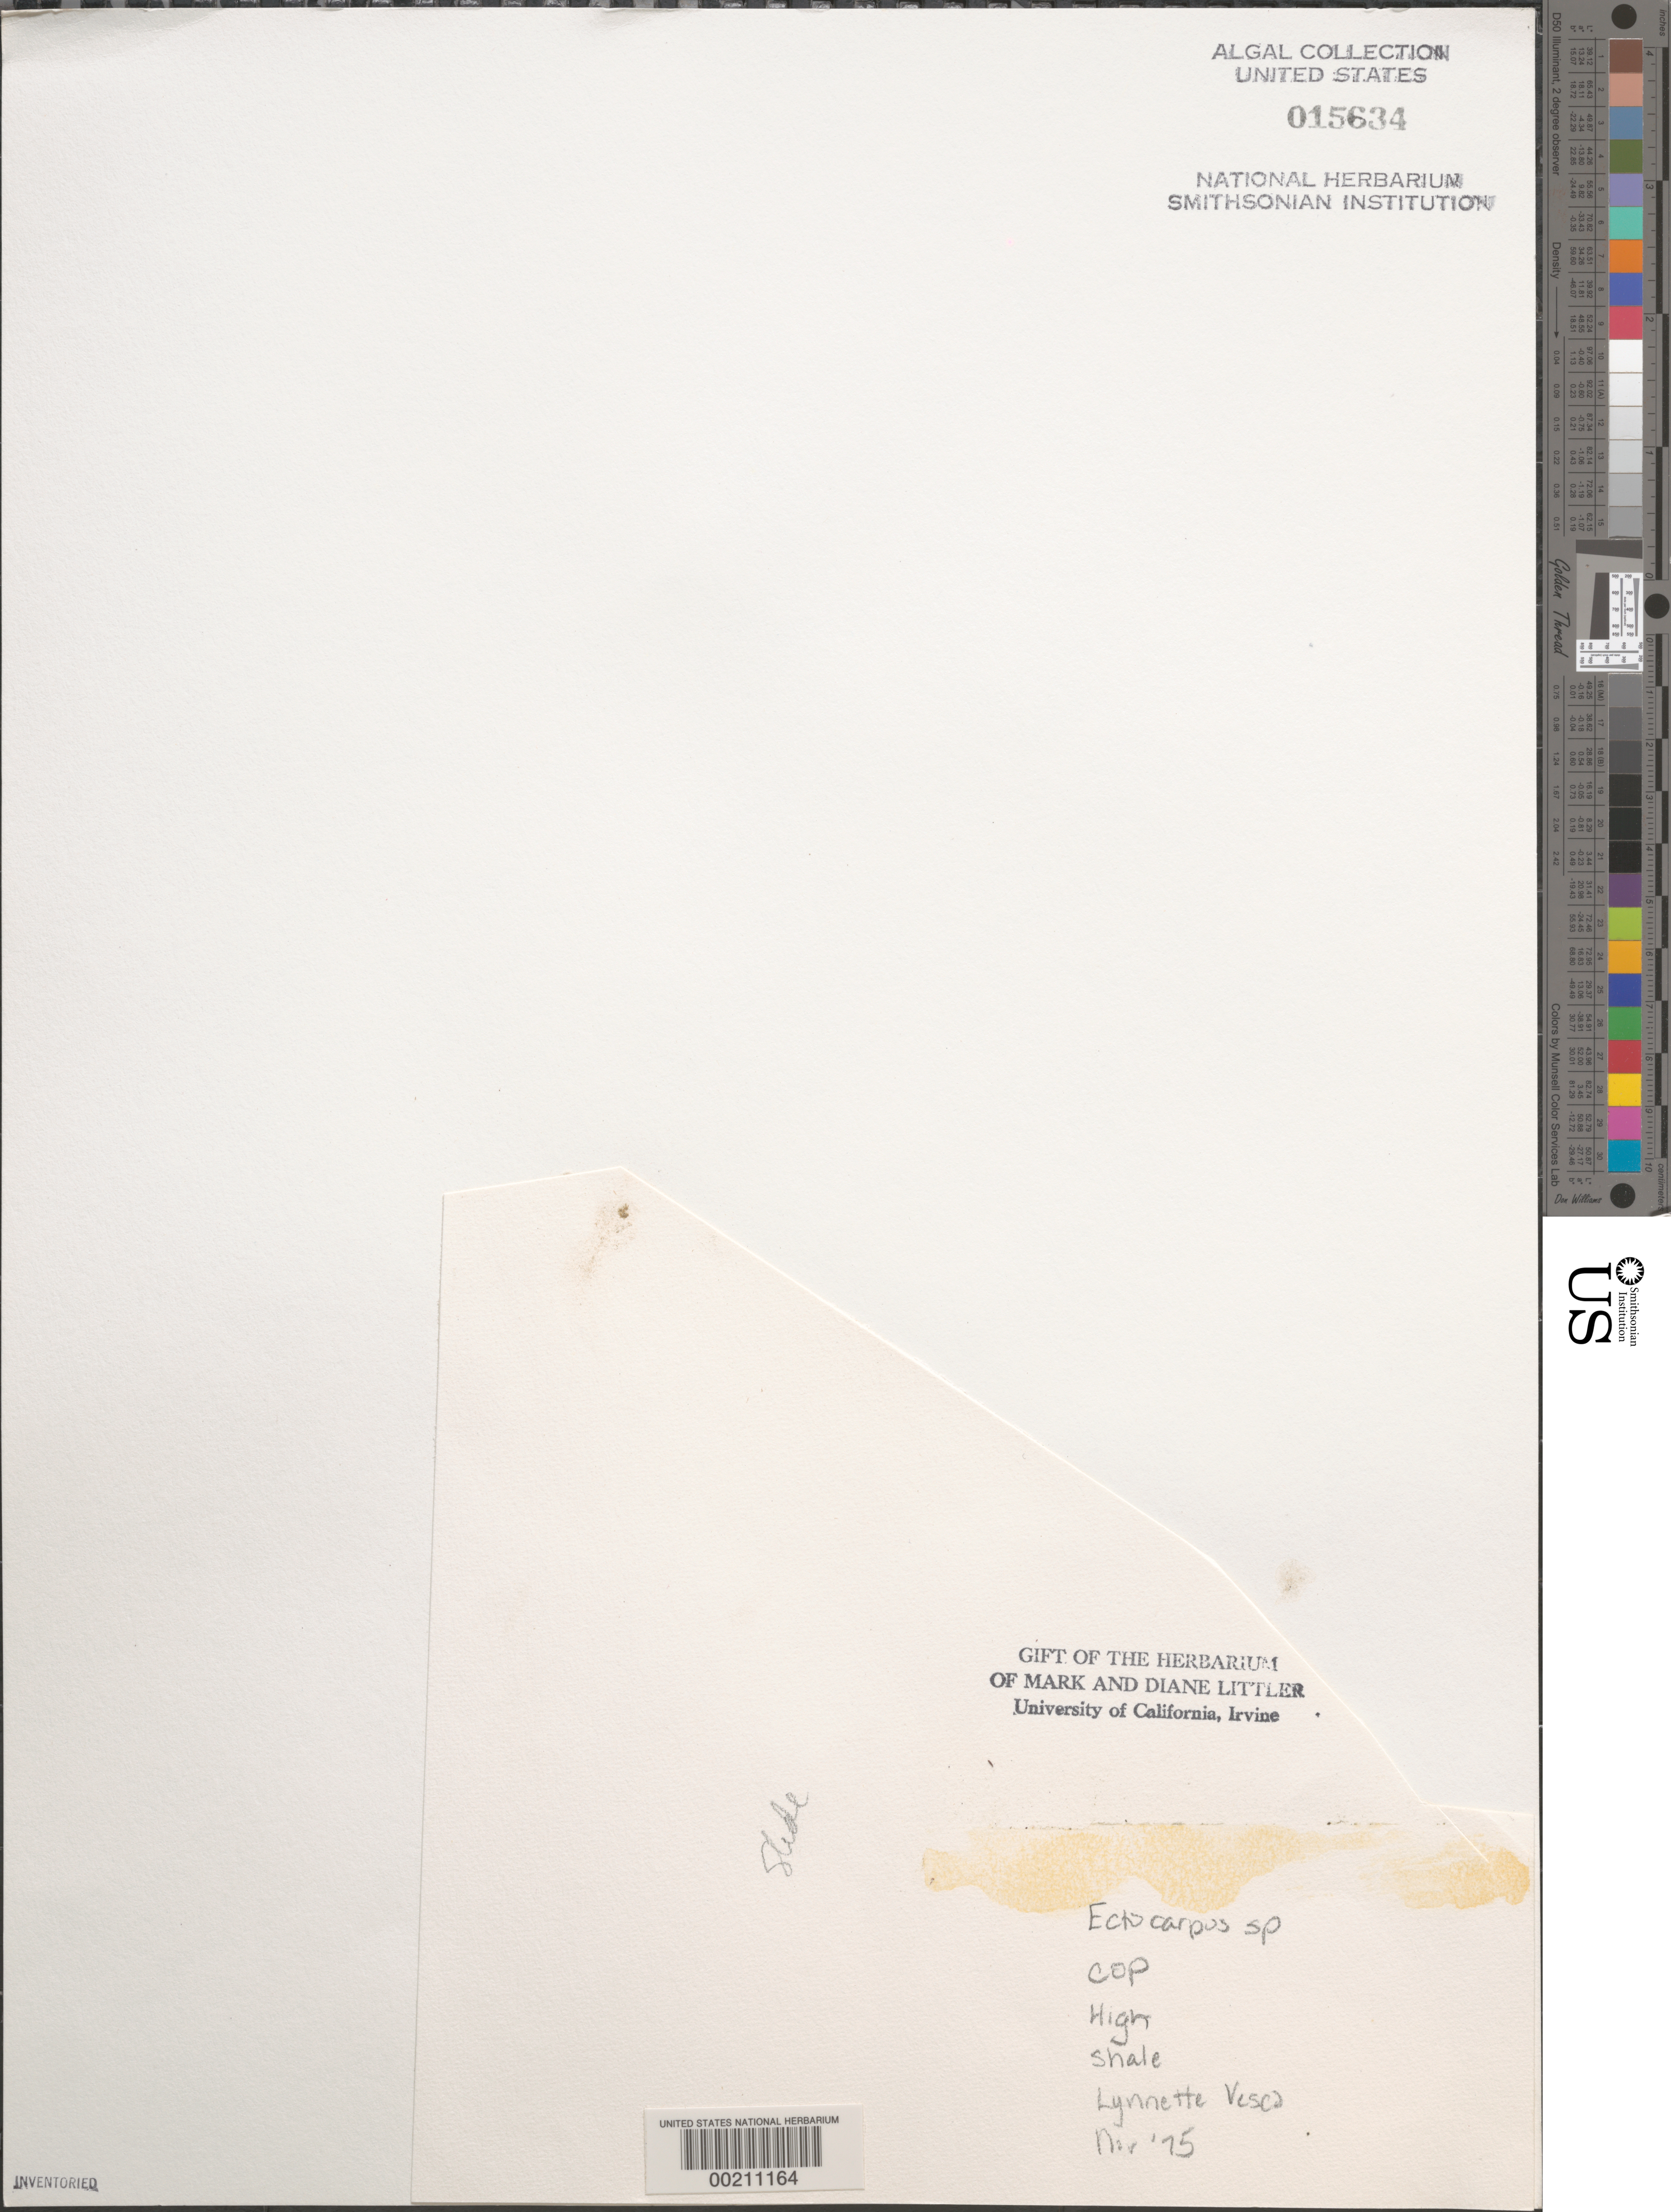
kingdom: Chromista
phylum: Ochrophyta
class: Phaeophyceae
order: Ectocarpales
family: Ectocarpaceae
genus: Ectocarpus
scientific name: Ectocarpus sp.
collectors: L. Vesco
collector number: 097-cop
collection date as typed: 18 Nov 1975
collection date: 1975-11-18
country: United States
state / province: California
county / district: Santa Barbara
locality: Coal Oil Point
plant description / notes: BLM-SOCALBIGHT Rocky Intertidal Survey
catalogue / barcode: US 15634